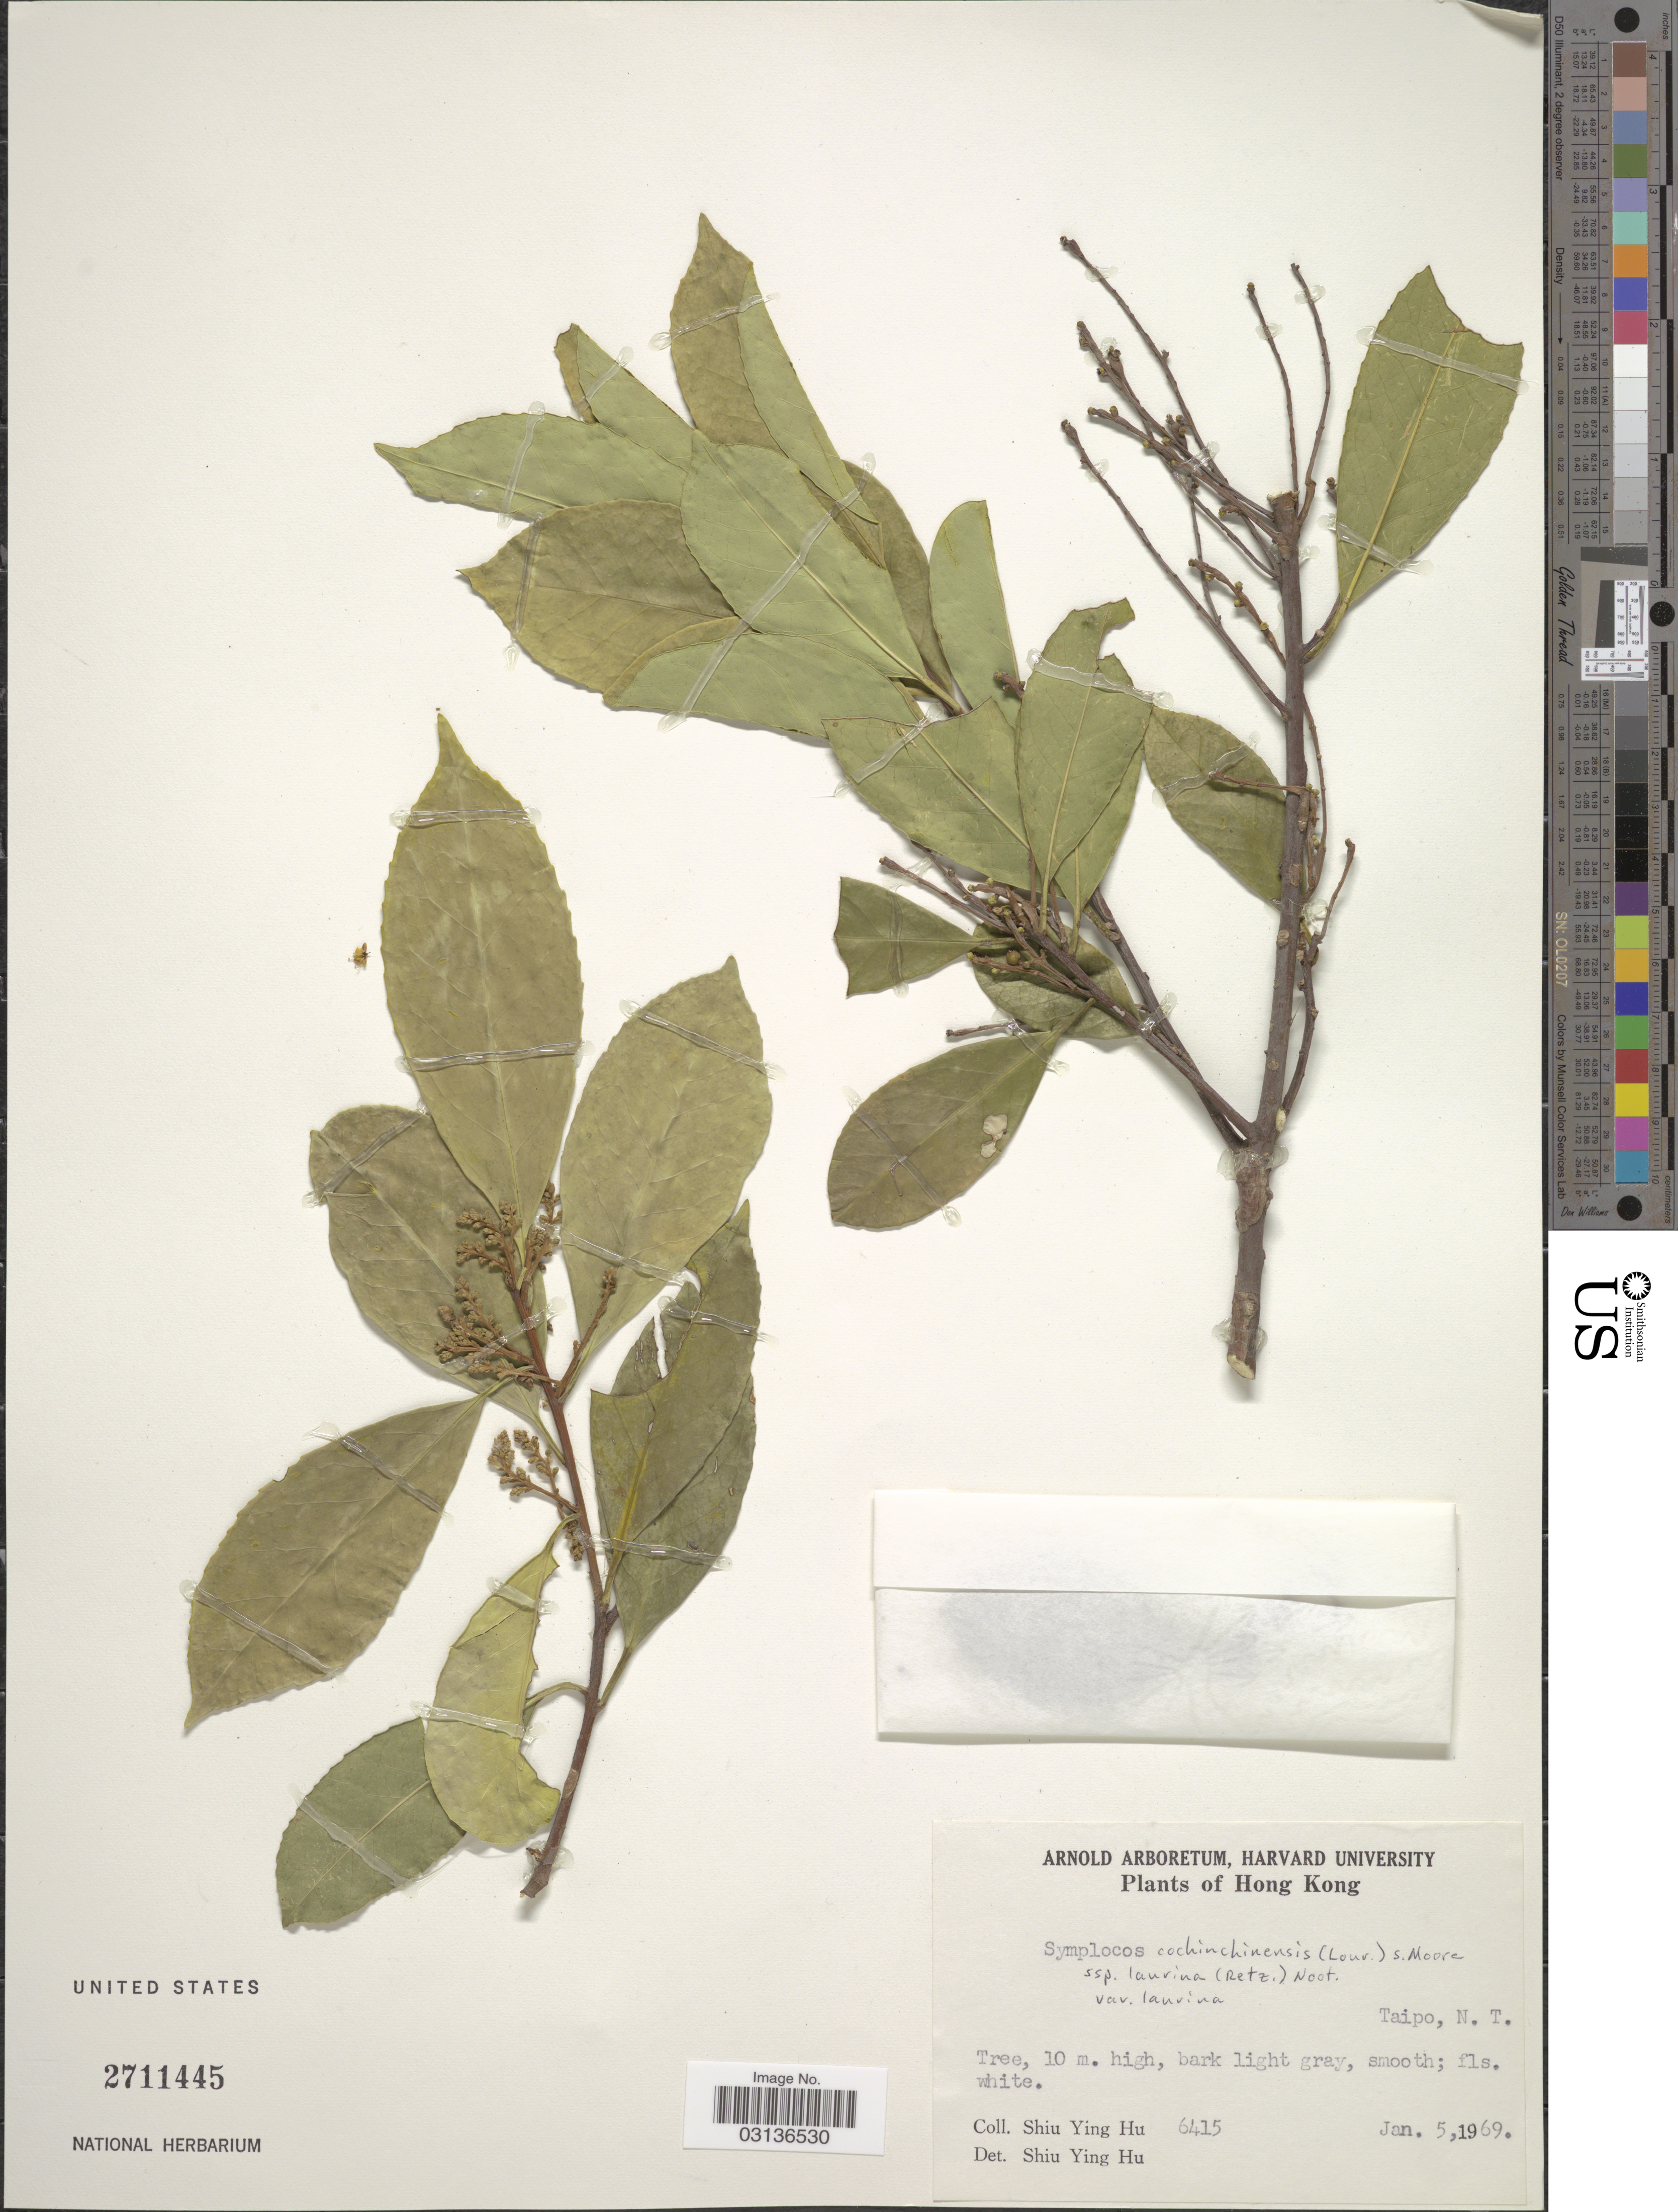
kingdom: Plantae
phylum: Tracheophyta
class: Magnoliopsida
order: Ericales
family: Symplocaceae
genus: Symplocos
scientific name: Symplocos cochinchinensis subsp. laurina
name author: (Retz.) Noot.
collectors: S. Y. Hu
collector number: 6415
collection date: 1969-01-05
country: China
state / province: Hong Kong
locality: Taipo. N. T.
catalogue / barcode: US 2711445